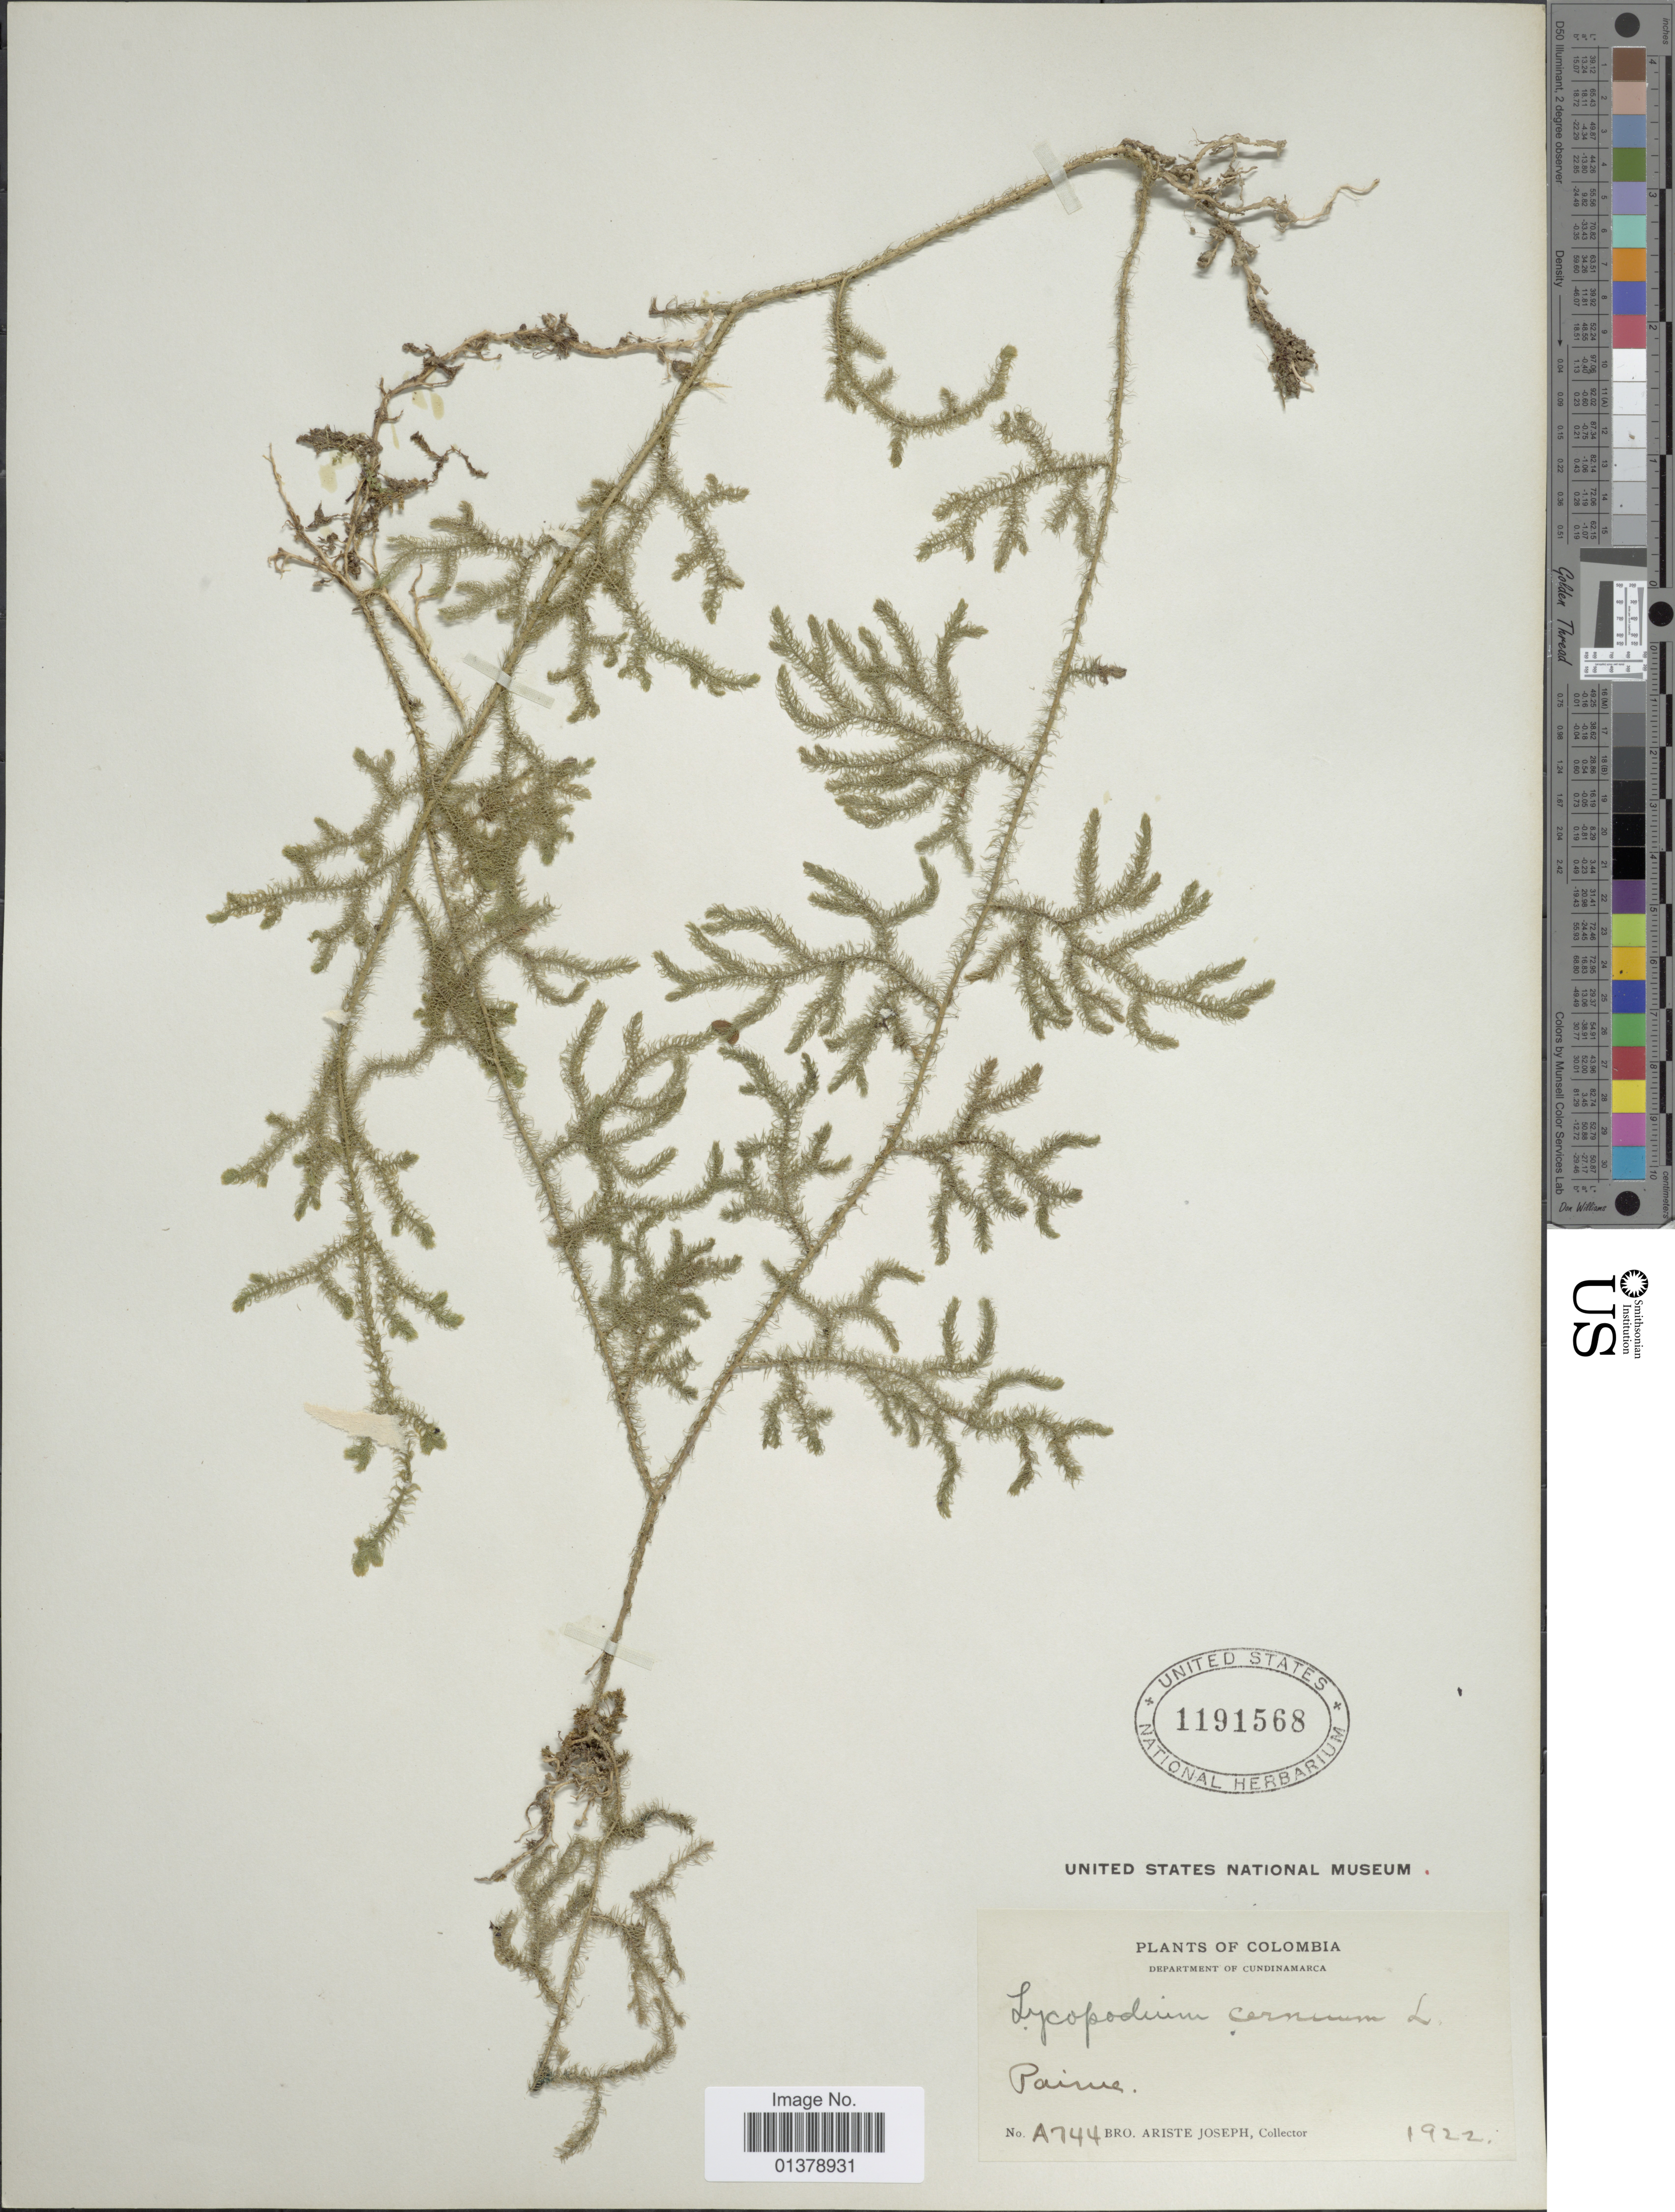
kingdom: Plantae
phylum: Tracheophyta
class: Lycopodiopsida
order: Lycopodiales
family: Lycopodiaceae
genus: Palhinhaea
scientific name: Palhinhaea cernua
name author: (L.) Vasc. & Franco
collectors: Bro. Ariste-Joseph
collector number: A744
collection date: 1922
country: Colombia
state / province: Cundinamarca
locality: Paime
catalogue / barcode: US 1191568